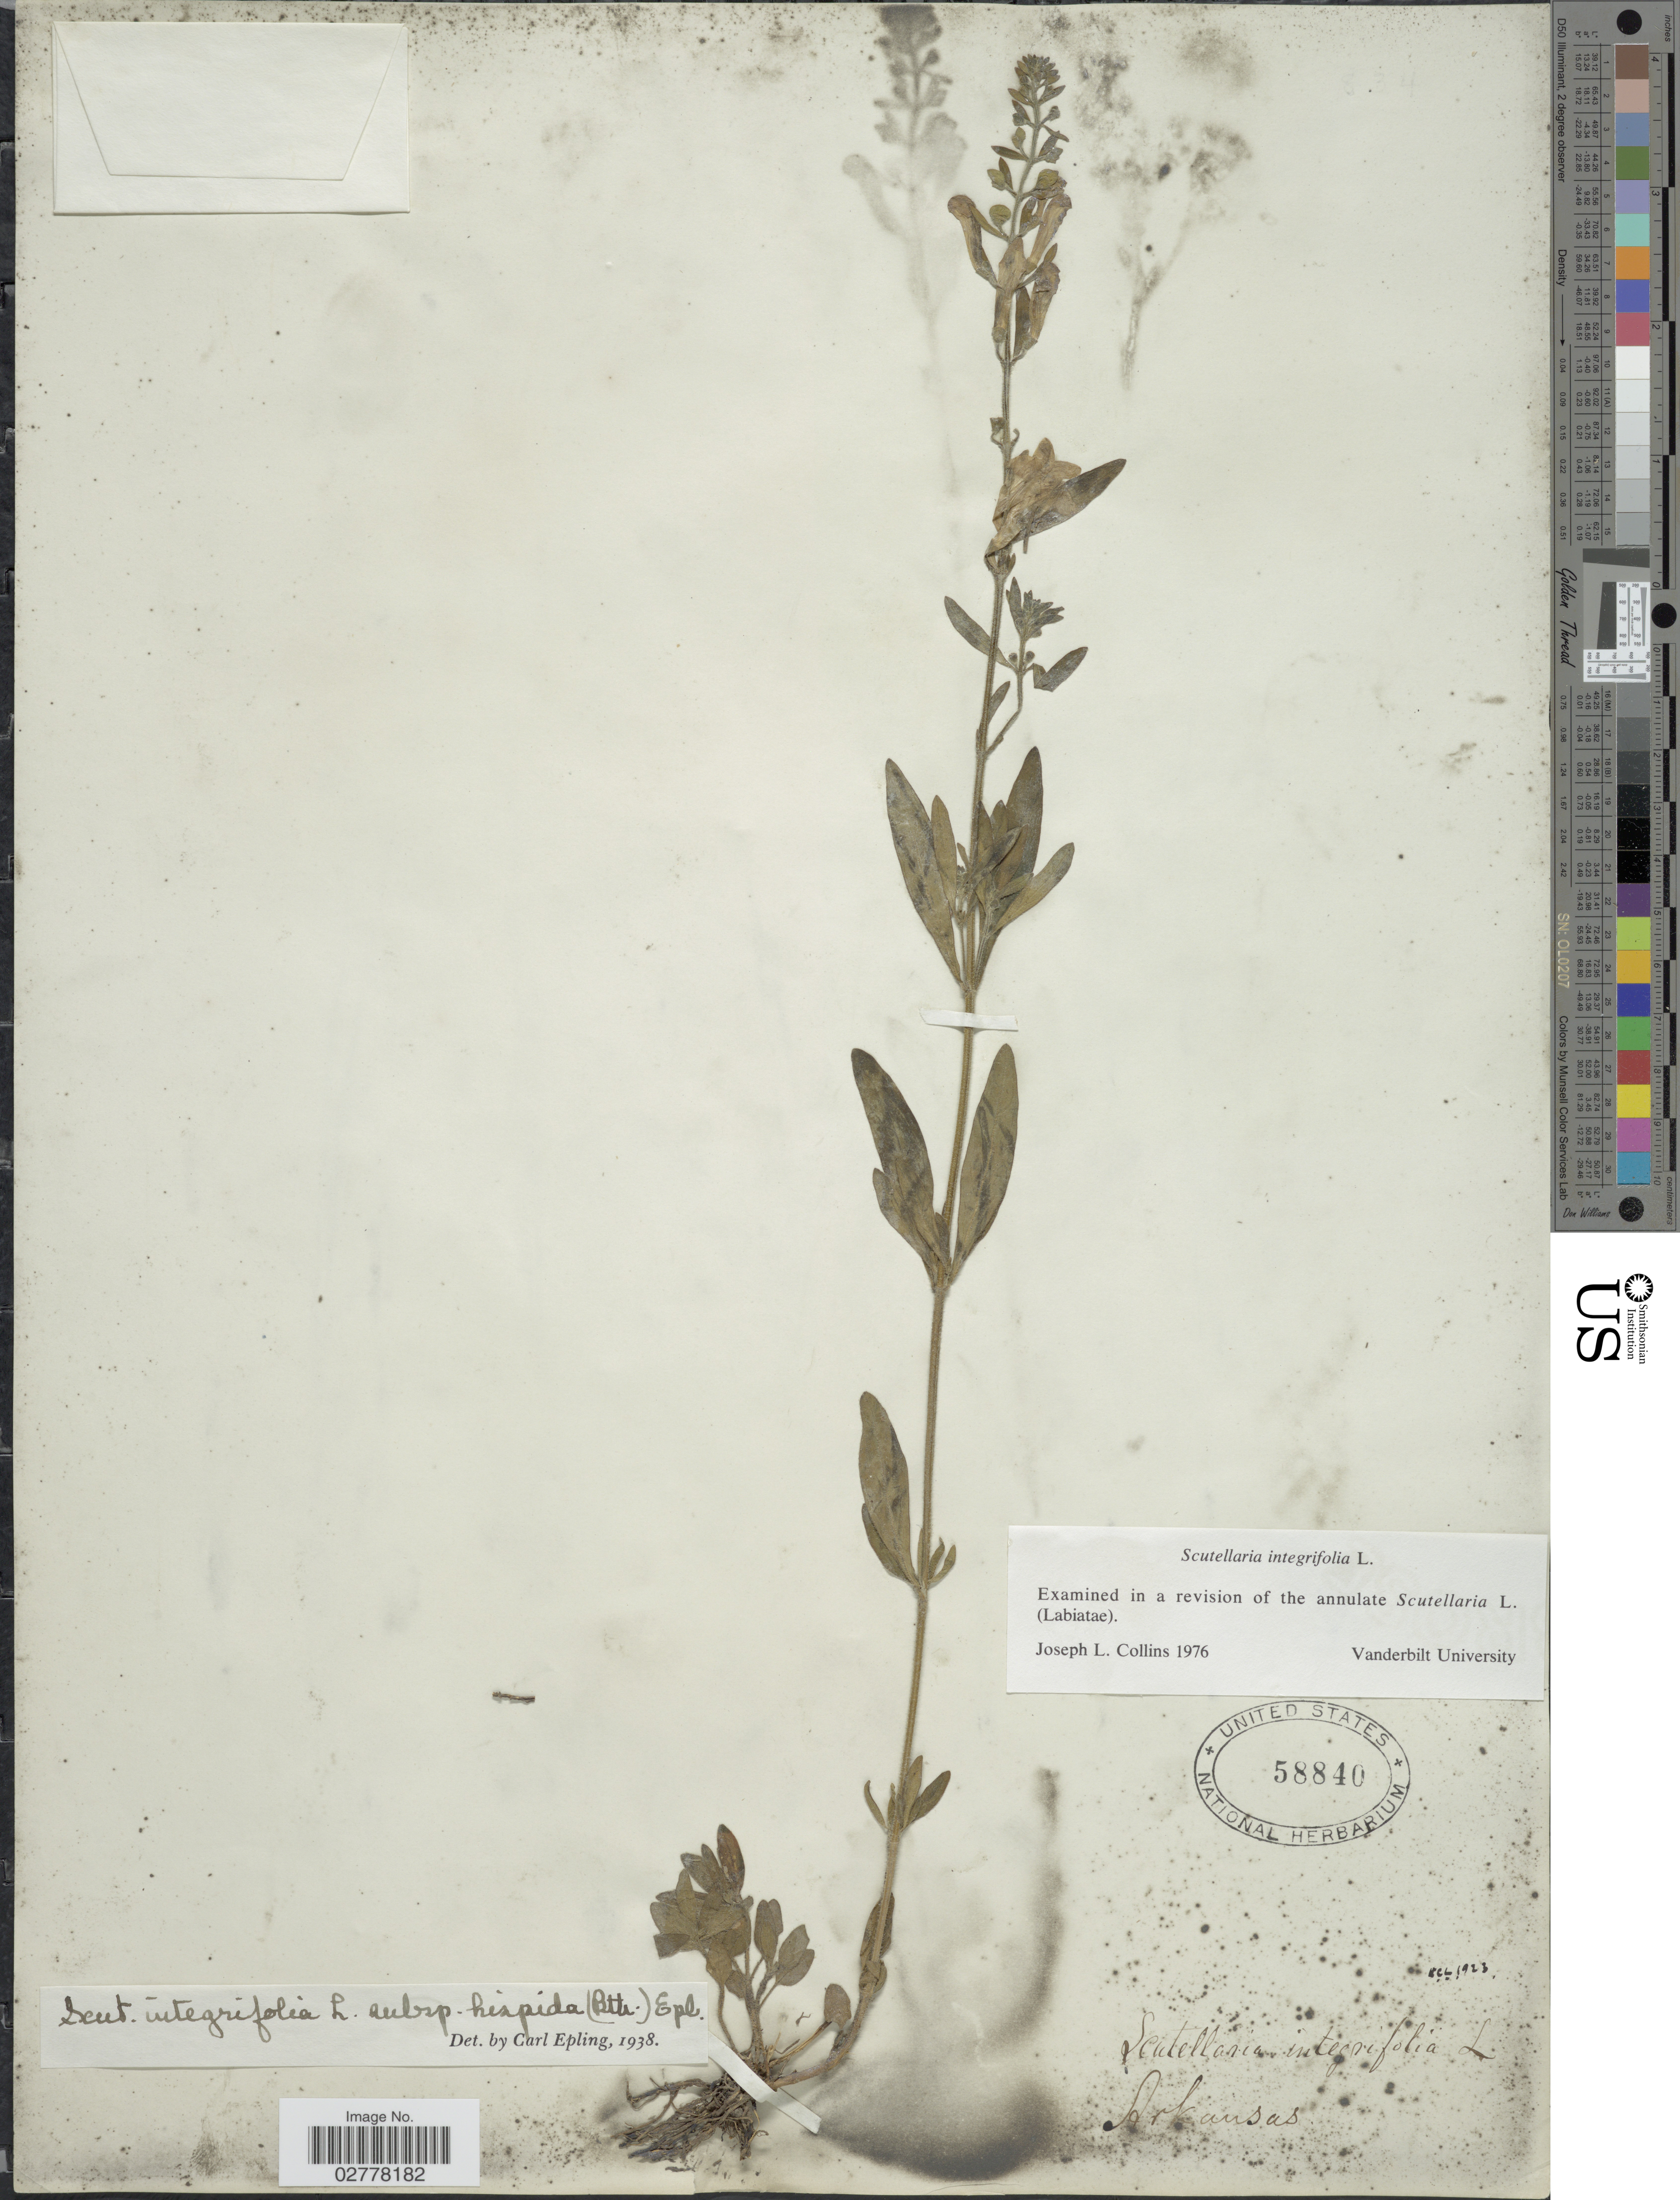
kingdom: Plantae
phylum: Tracheophyta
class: Magnoliopsida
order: Lamiales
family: Lamiaceae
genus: Scutellaria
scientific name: Scutellaria integrifolia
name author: L.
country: United States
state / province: Arkansas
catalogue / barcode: US 58840